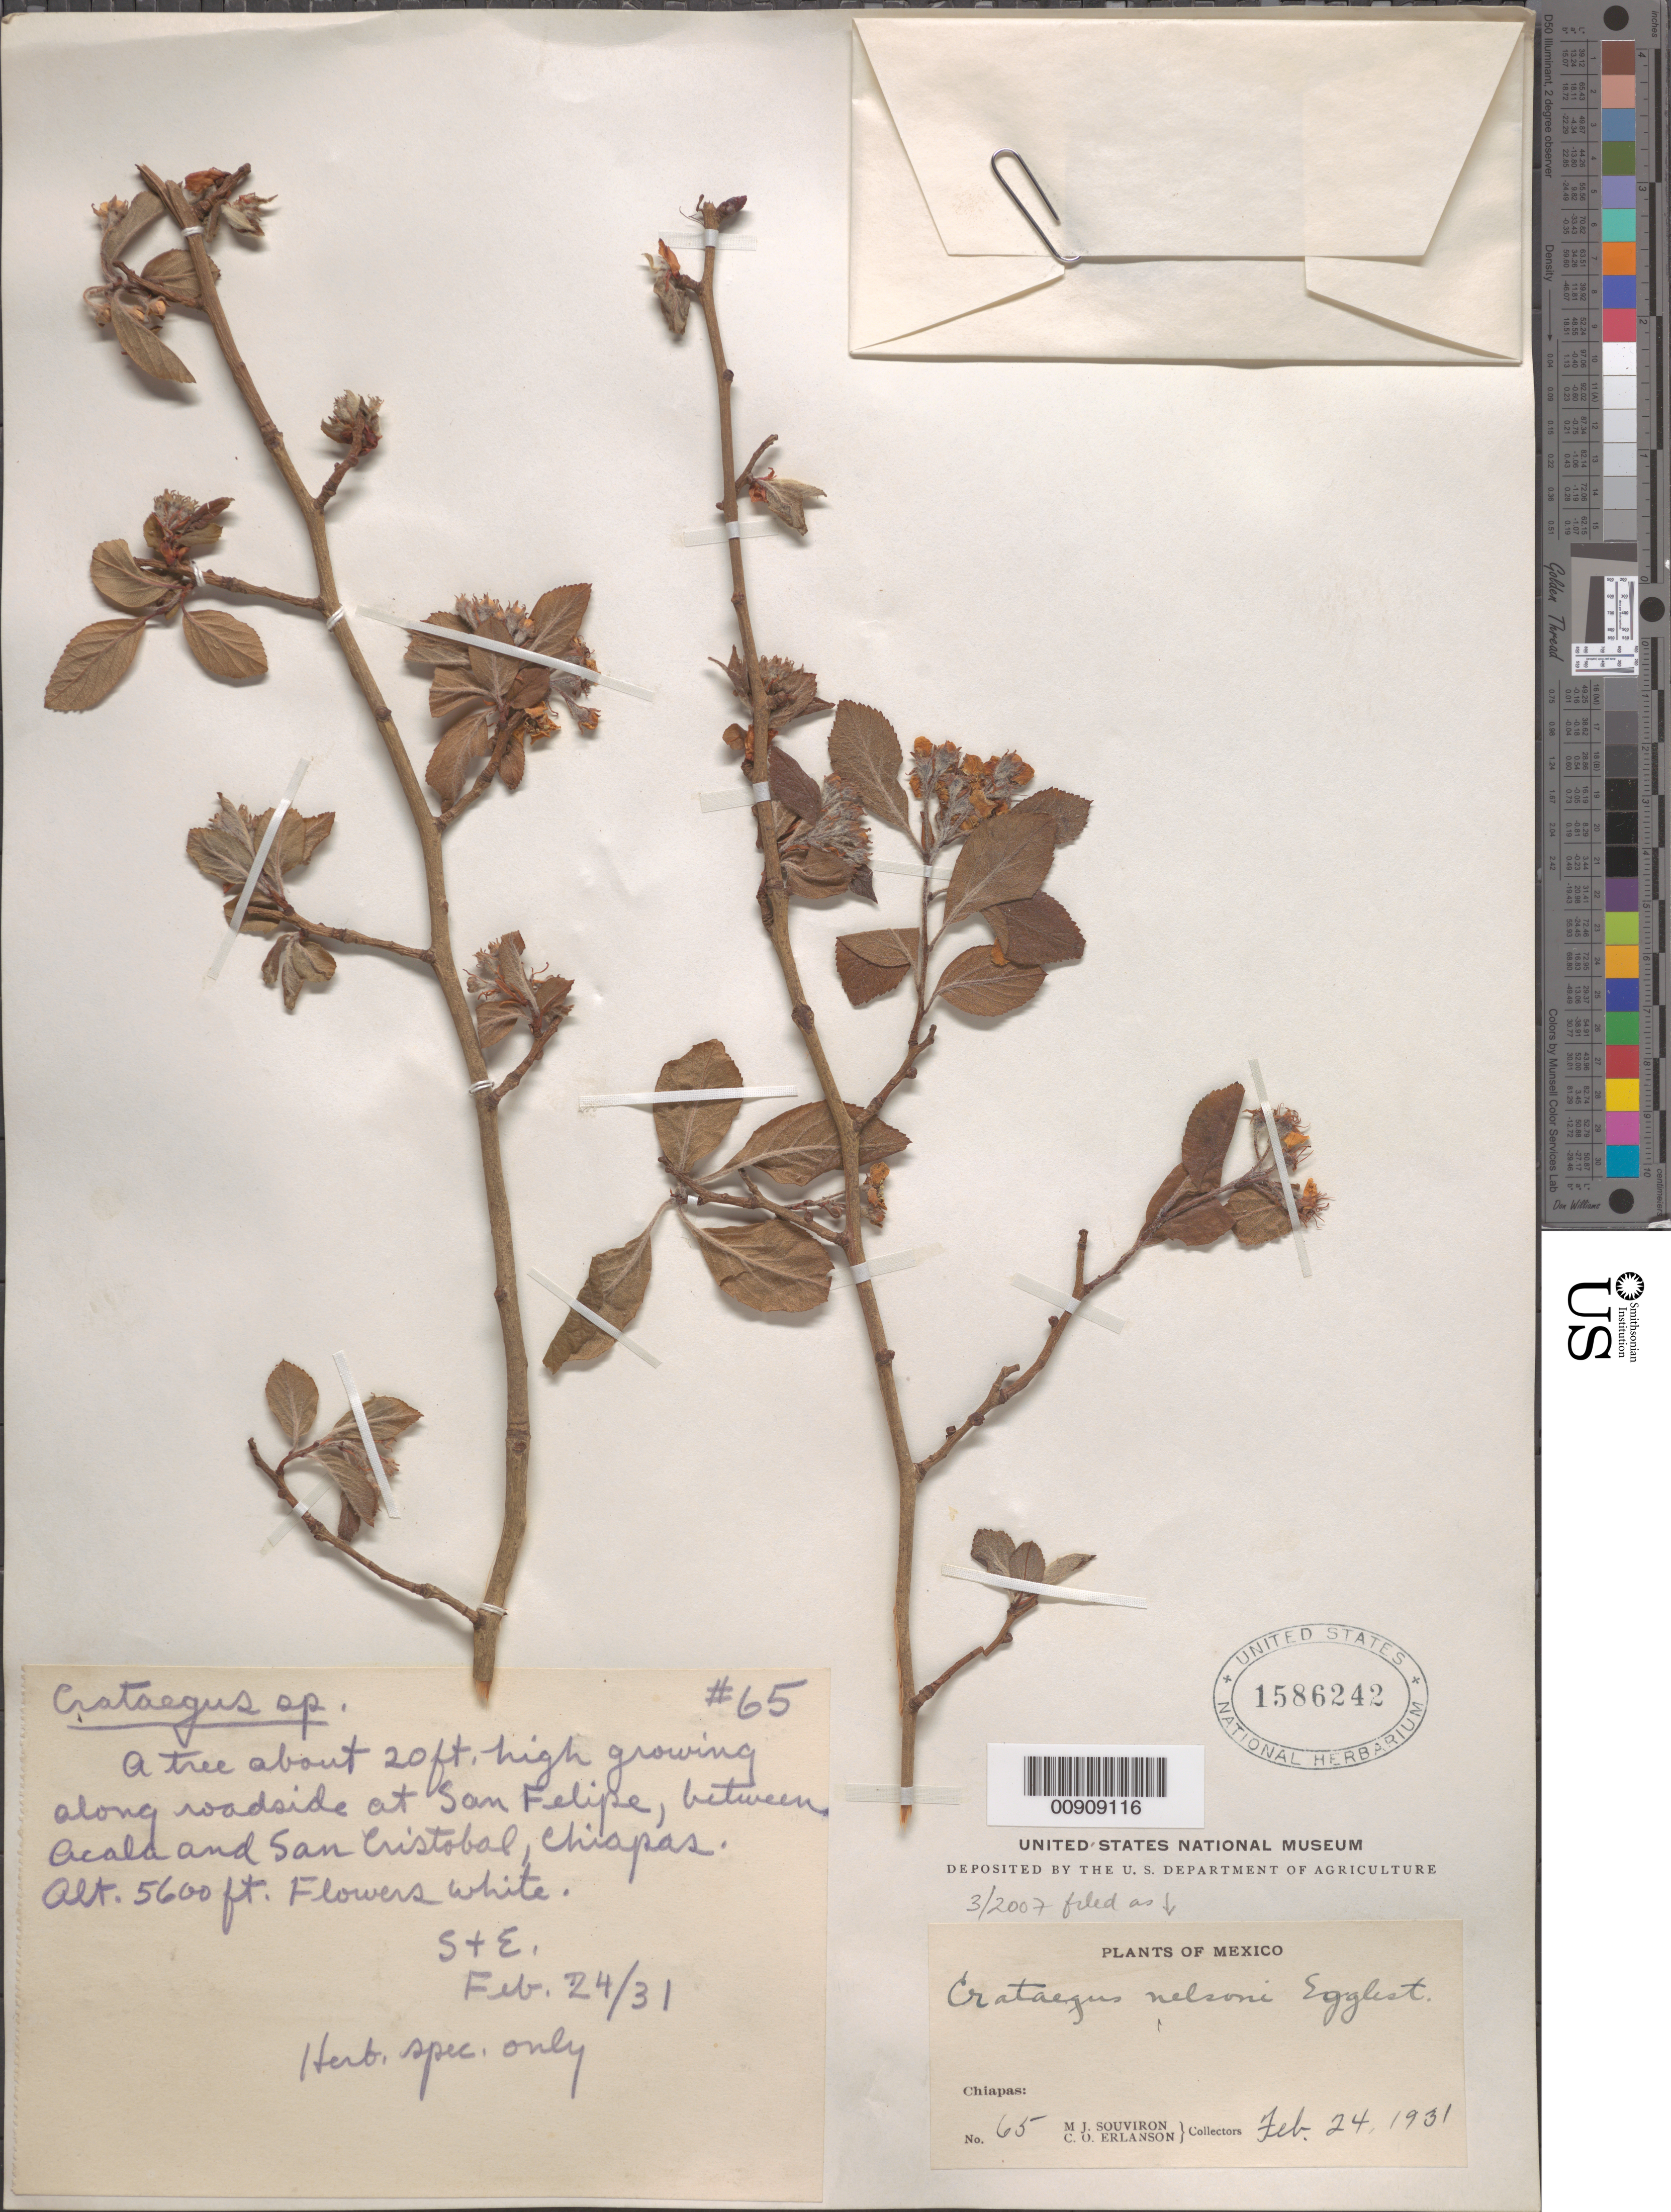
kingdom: Plantae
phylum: Tracheophyta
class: Magnoliopsida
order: Rosales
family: Rosaceae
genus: Crataegus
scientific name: Crataegus nelsonii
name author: Eggl.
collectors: M. J. Souviron & C. O. Erlanson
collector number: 65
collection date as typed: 24 Feb 1931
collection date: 1931-02-24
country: Mexico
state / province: Chiapas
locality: Along roadside at San Felipe, between Acala and San Cristóbal, Chiapas.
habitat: Along roadside.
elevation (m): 1707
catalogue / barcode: US 1586242